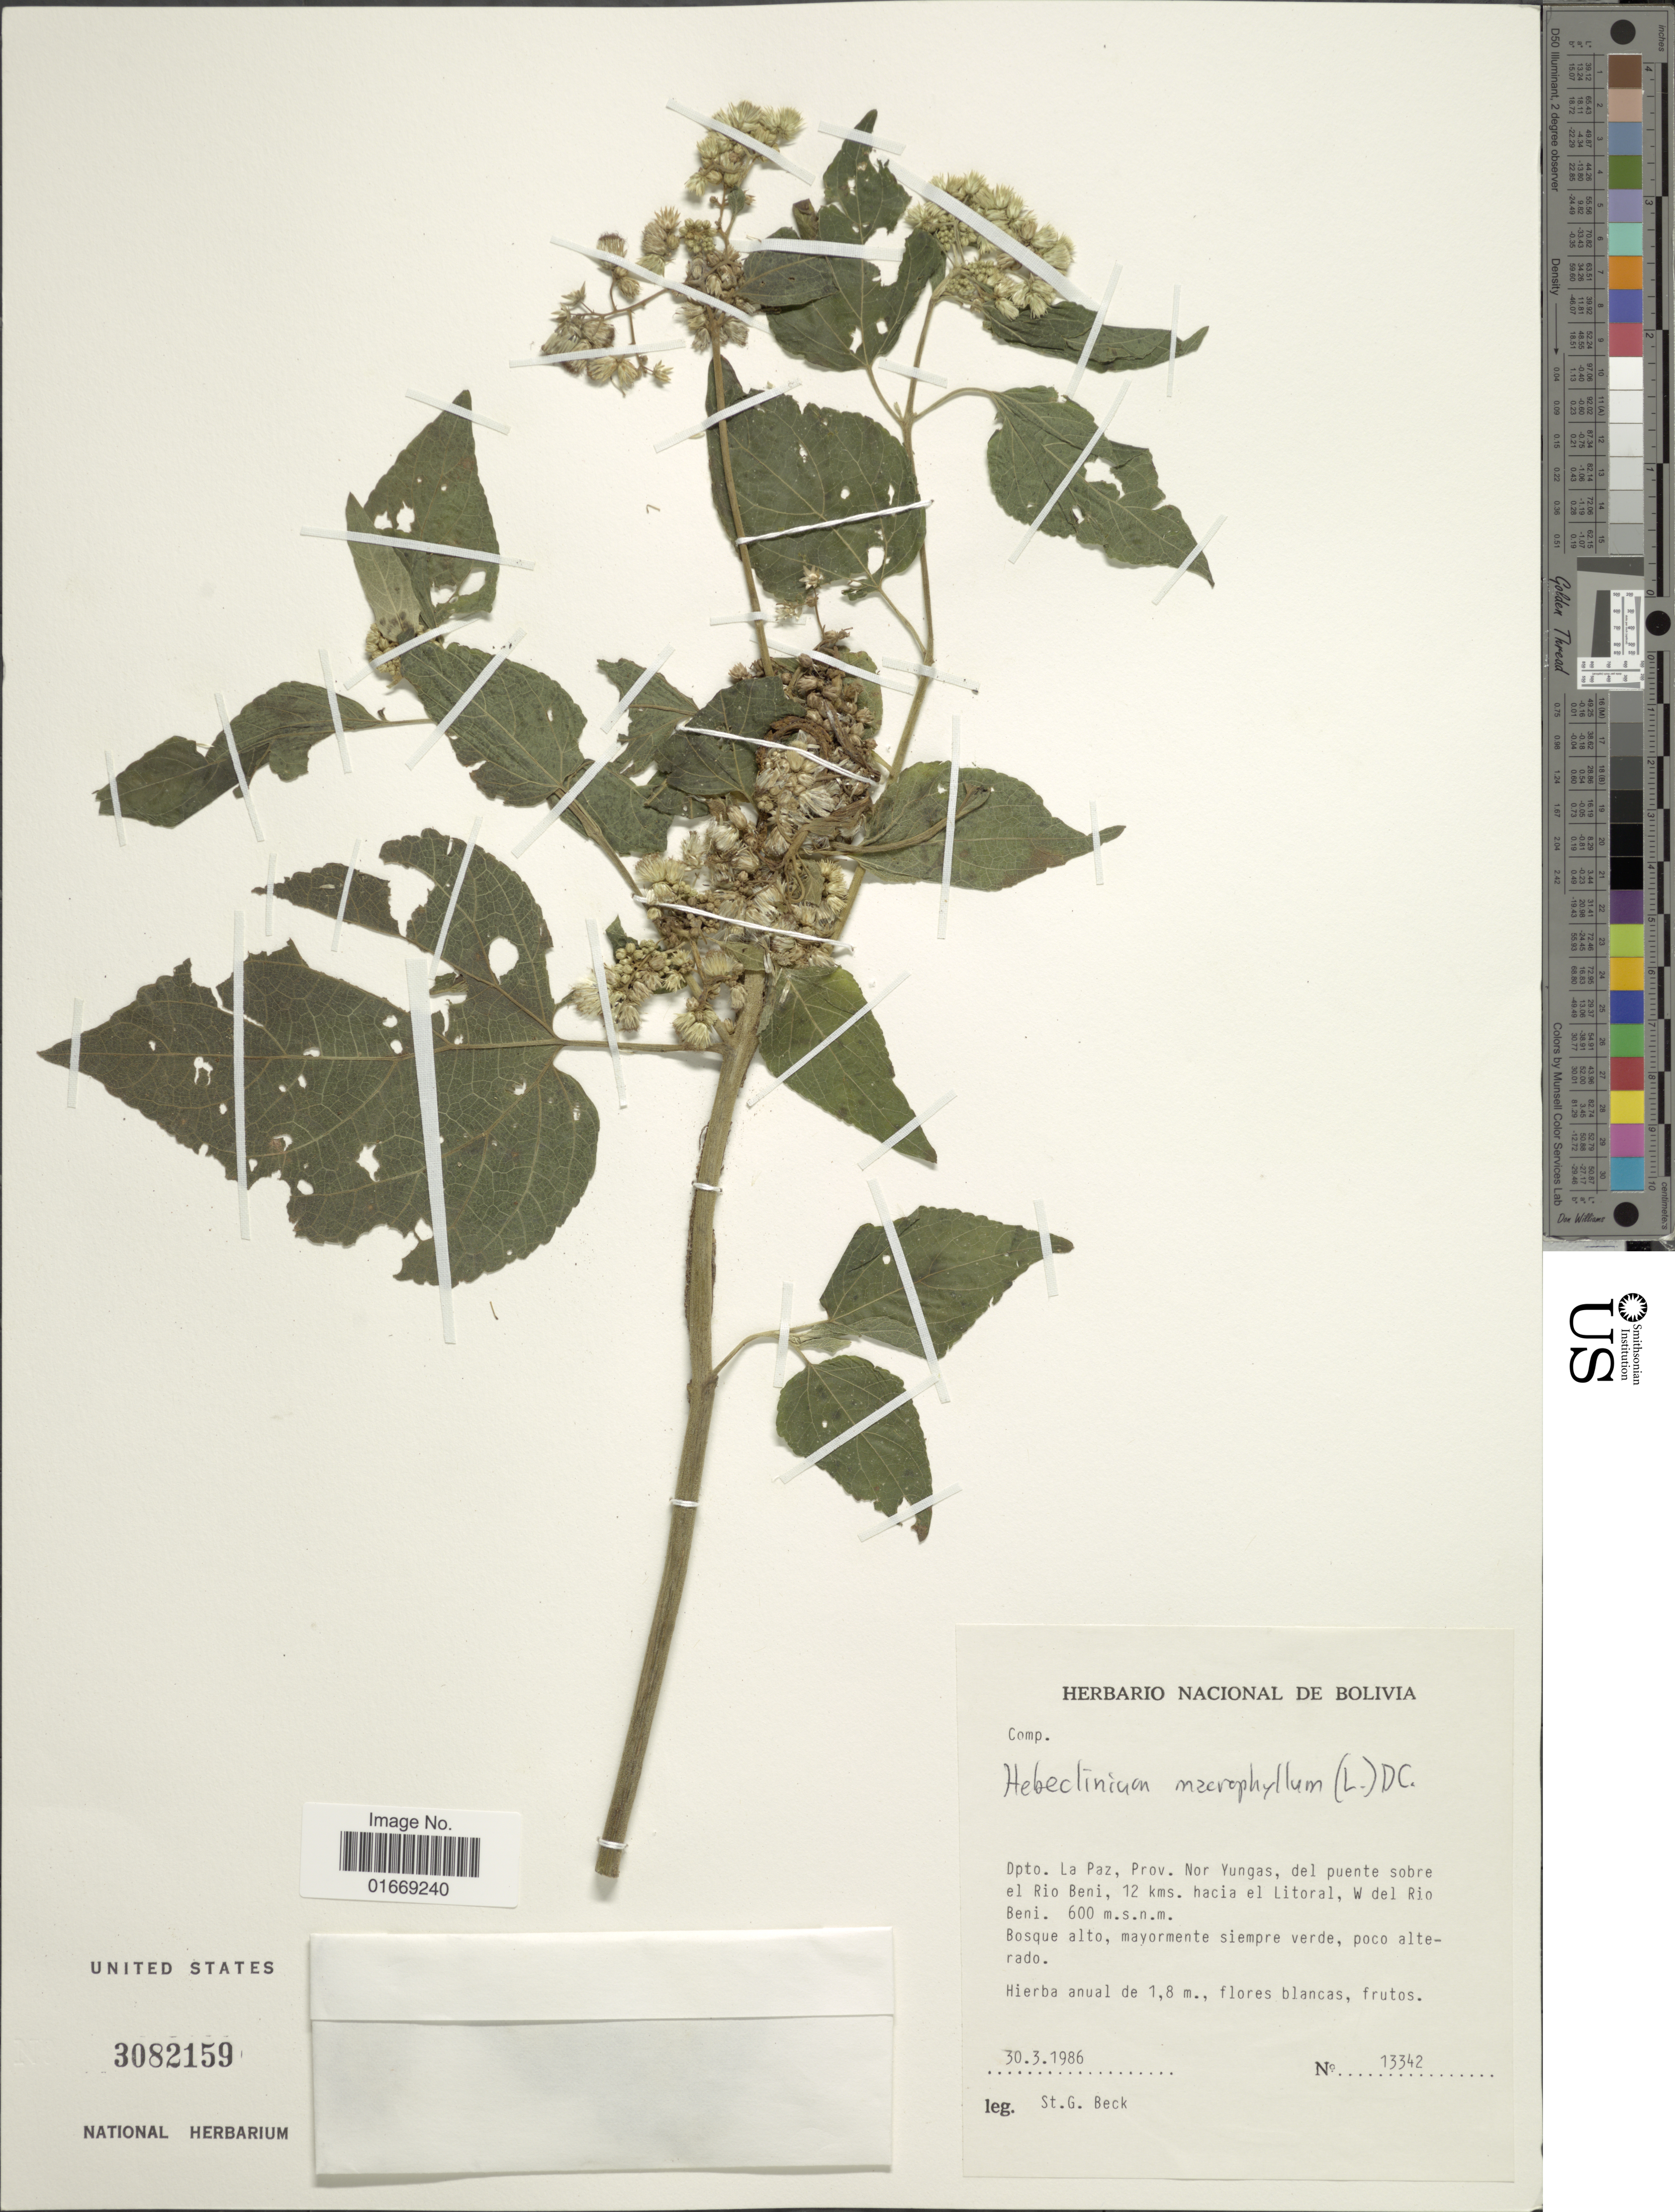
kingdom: Plantae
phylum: Tracheophyta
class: Magnoliopsida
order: Asterales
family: Asteraceae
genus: Hebeclinium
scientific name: Hebeclinium macrophyllum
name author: (L.) DC.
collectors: S. G. Beck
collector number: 13342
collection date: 1986-03-30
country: Bolivia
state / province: La Paz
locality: Dpto. La Paz, Prov. Nor Yungas, del puente sobre el Rio Beni, 12 kms. hacia el Litoral, W del Rio Beni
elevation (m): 600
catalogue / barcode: US 3082159